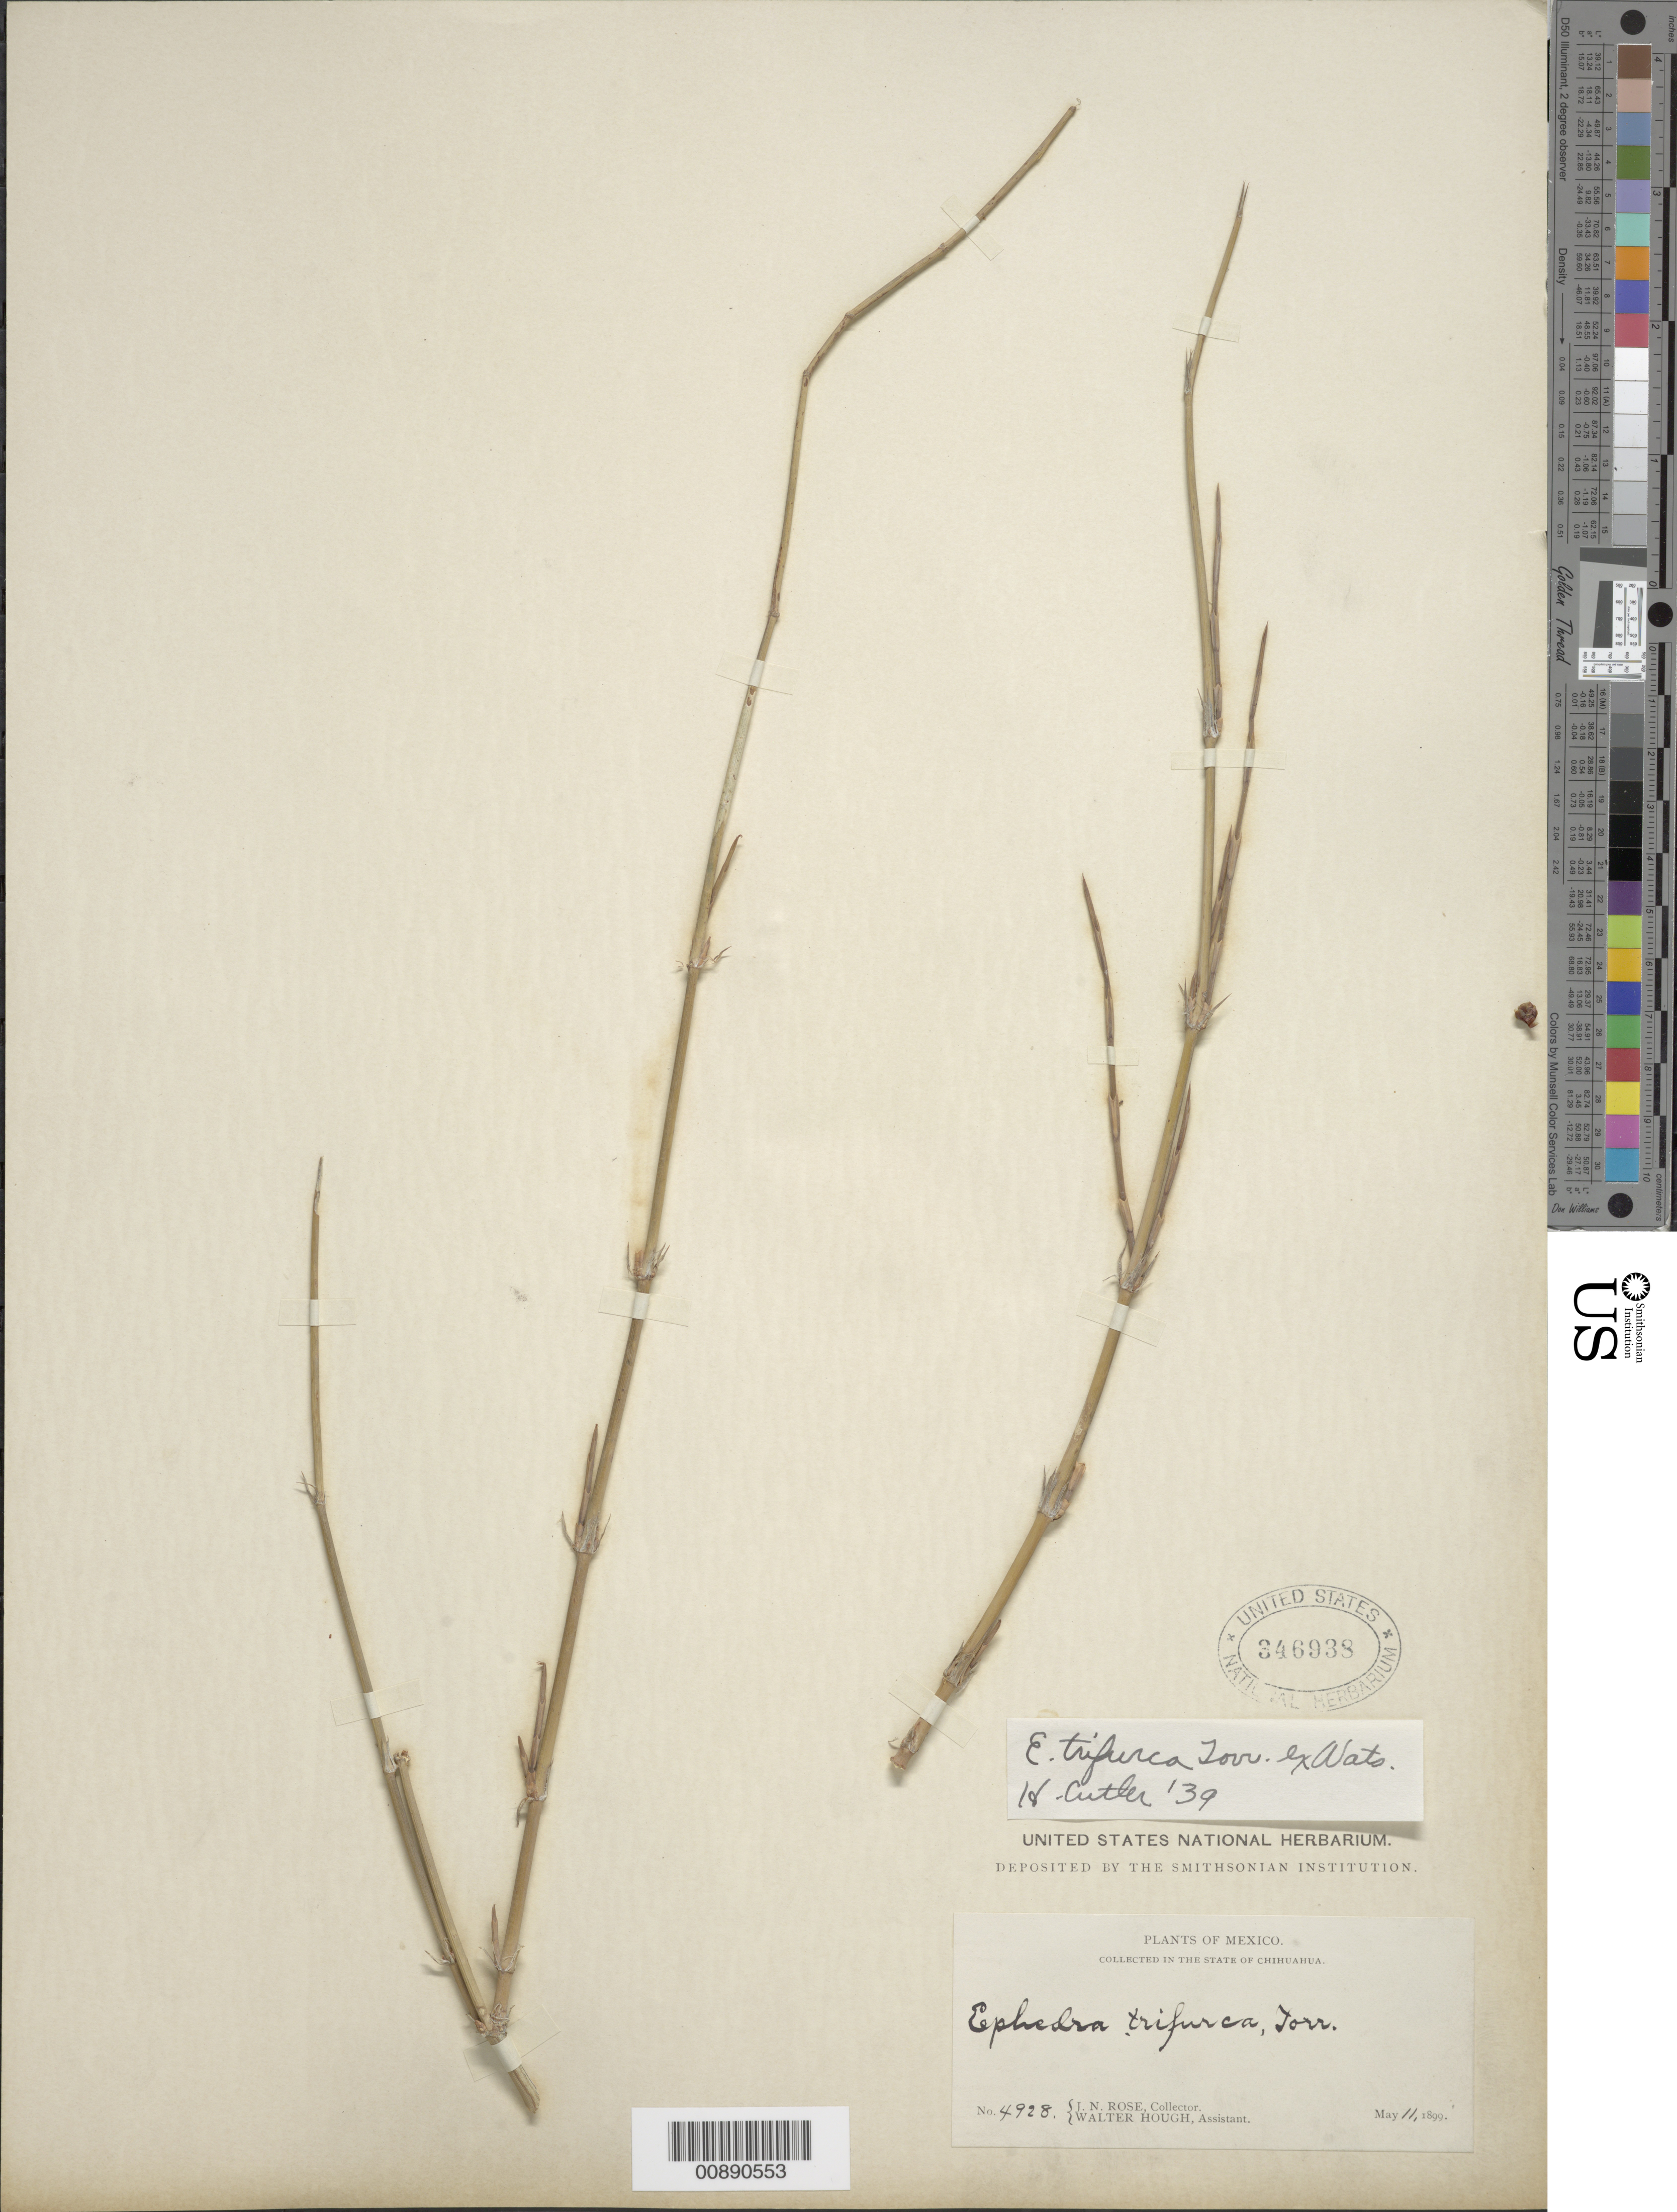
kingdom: Plantae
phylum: Tracheophyta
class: Gnetopsida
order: Ephedrales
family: Ephedraceae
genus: Ephedra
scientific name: Ephedra trifurca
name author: Torr. ex S. Watson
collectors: J. N. Rose & W. Hough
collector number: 4928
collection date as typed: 11 May 1899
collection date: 1899-05-11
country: Mexico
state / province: Chihuahua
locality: Chihuahua.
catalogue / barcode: US 346938